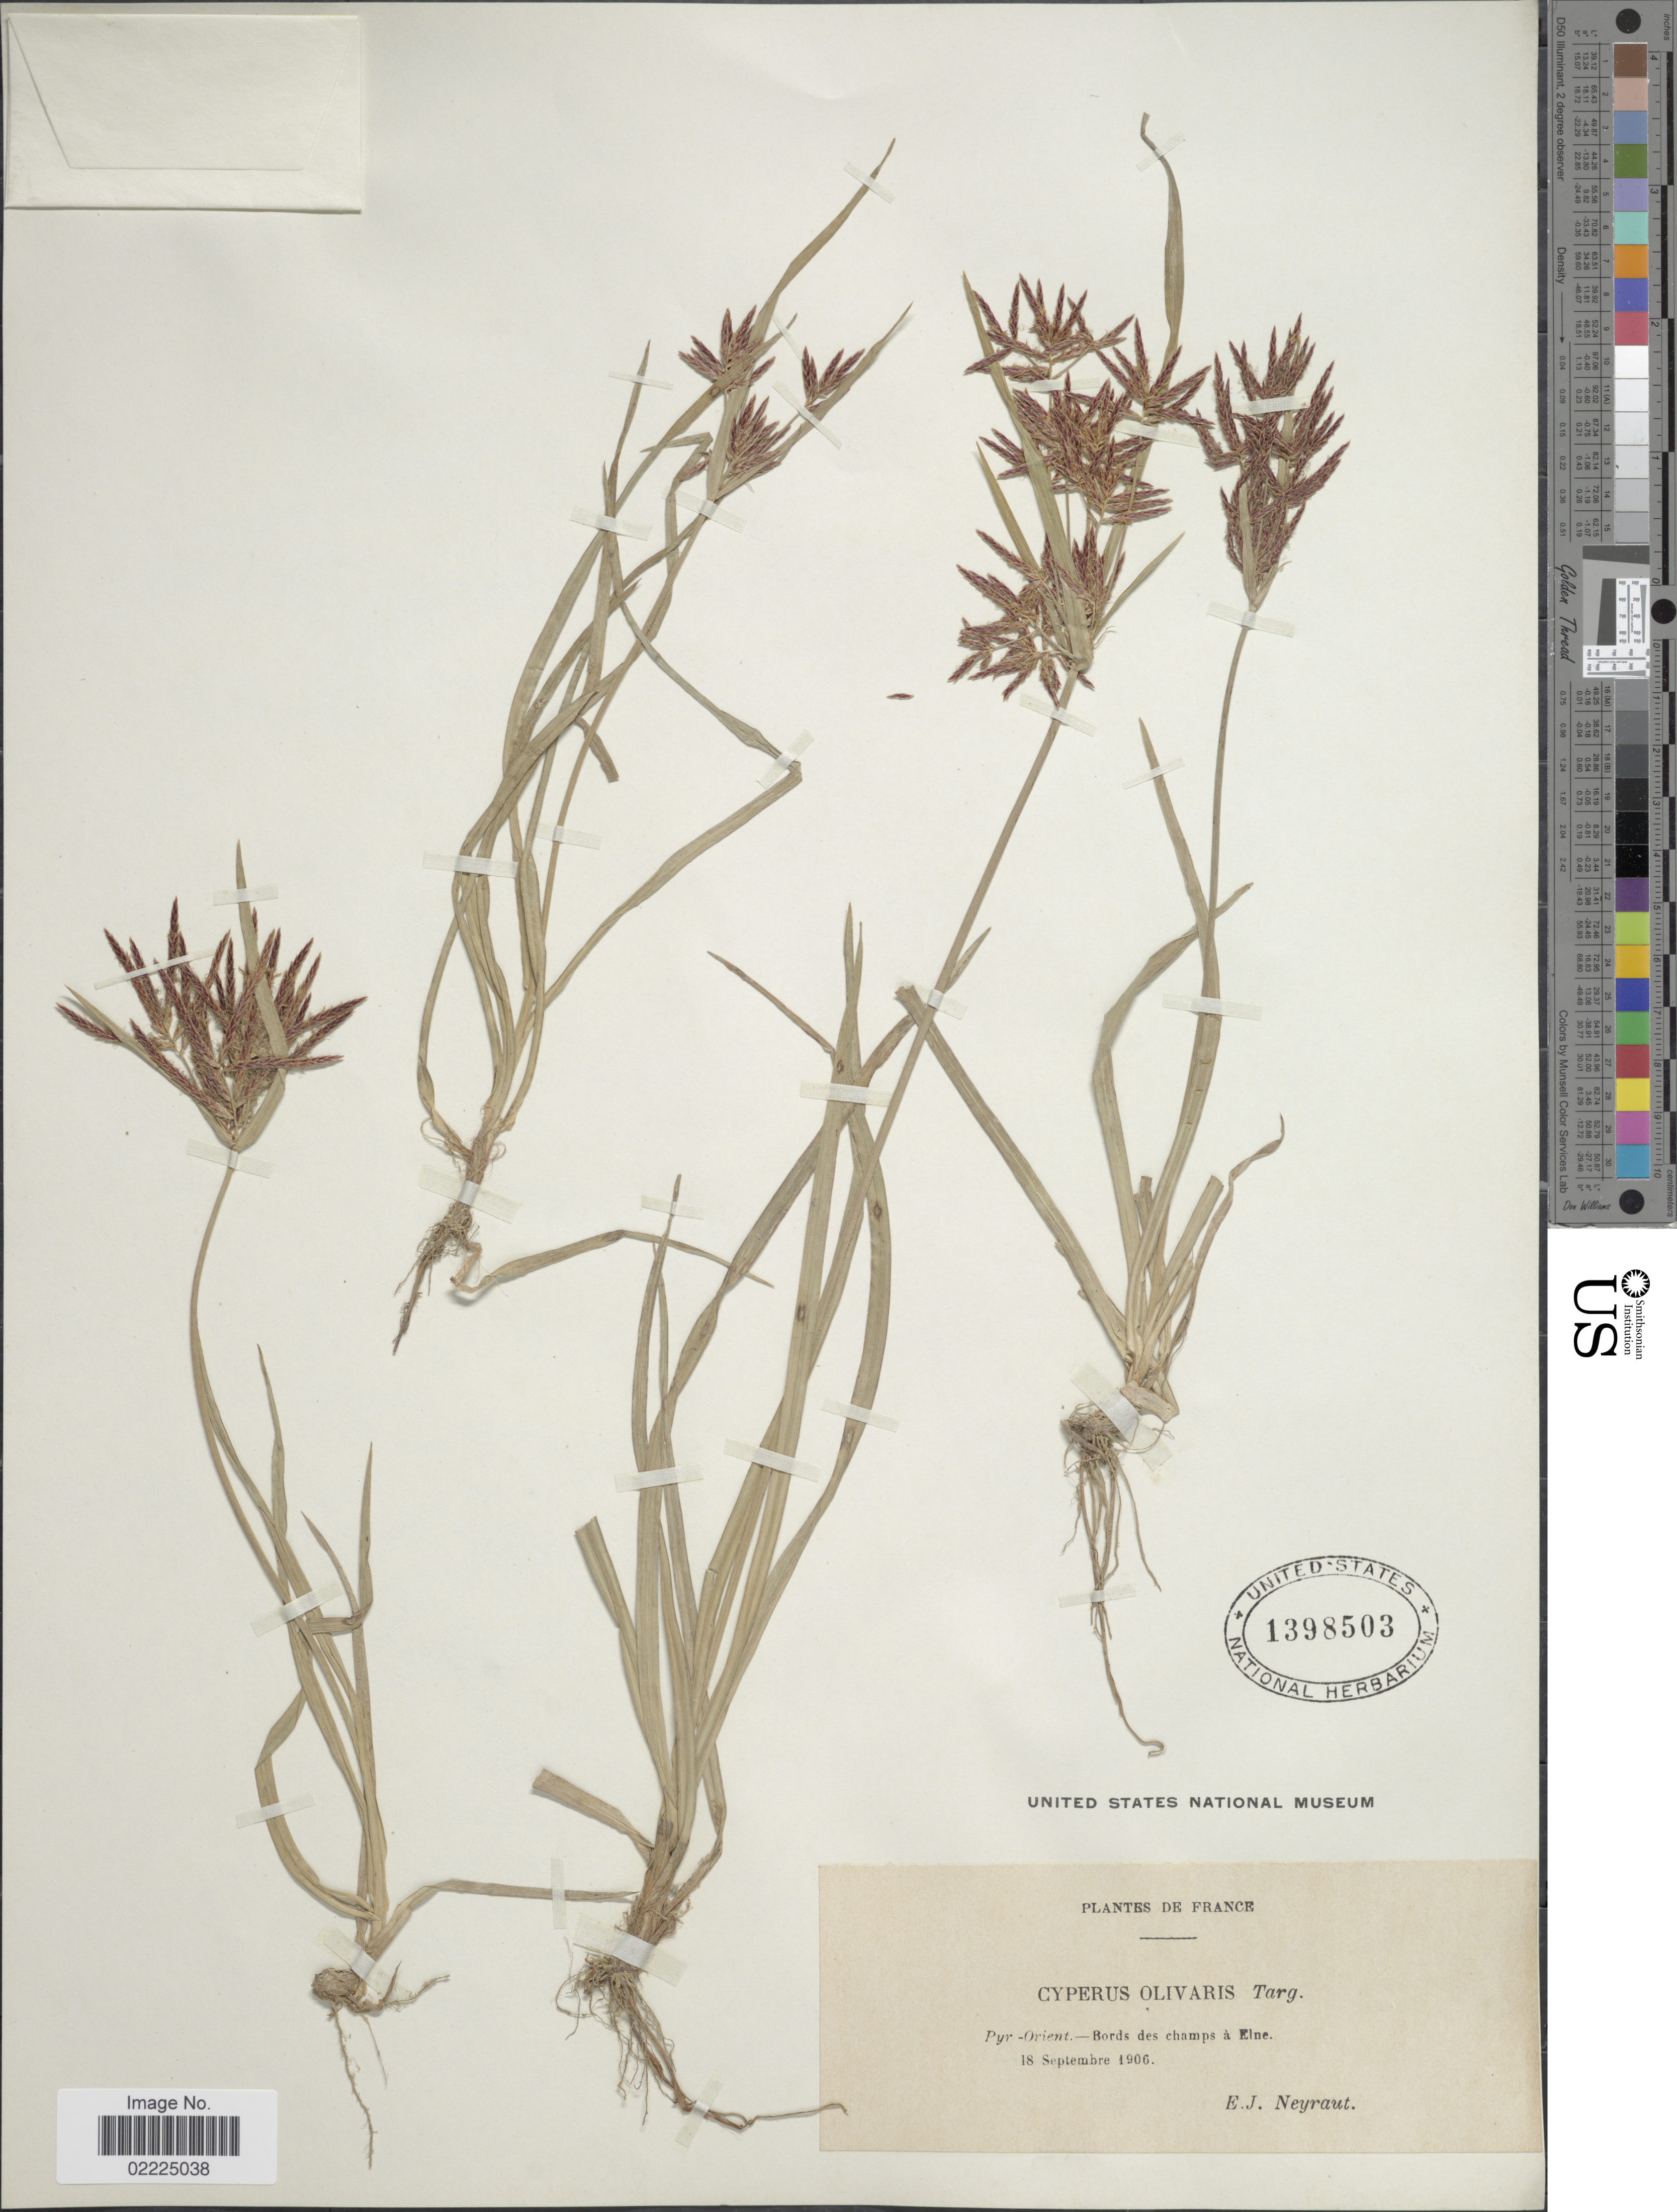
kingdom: Plantae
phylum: Tracheophyta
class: Liliopsida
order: Poales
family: Cyperaceae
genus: Cyperus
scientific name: Cyperus rotundus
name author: L.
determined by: Strong, Mark T., (BOT), Smithsonian Institution - National Museum of Natural History (UNITED STATES)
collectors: E. Neyraut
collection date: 1906-09-18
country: France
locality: Pyr-Orient - Bords des champs á Elne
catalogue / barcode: US 1398503